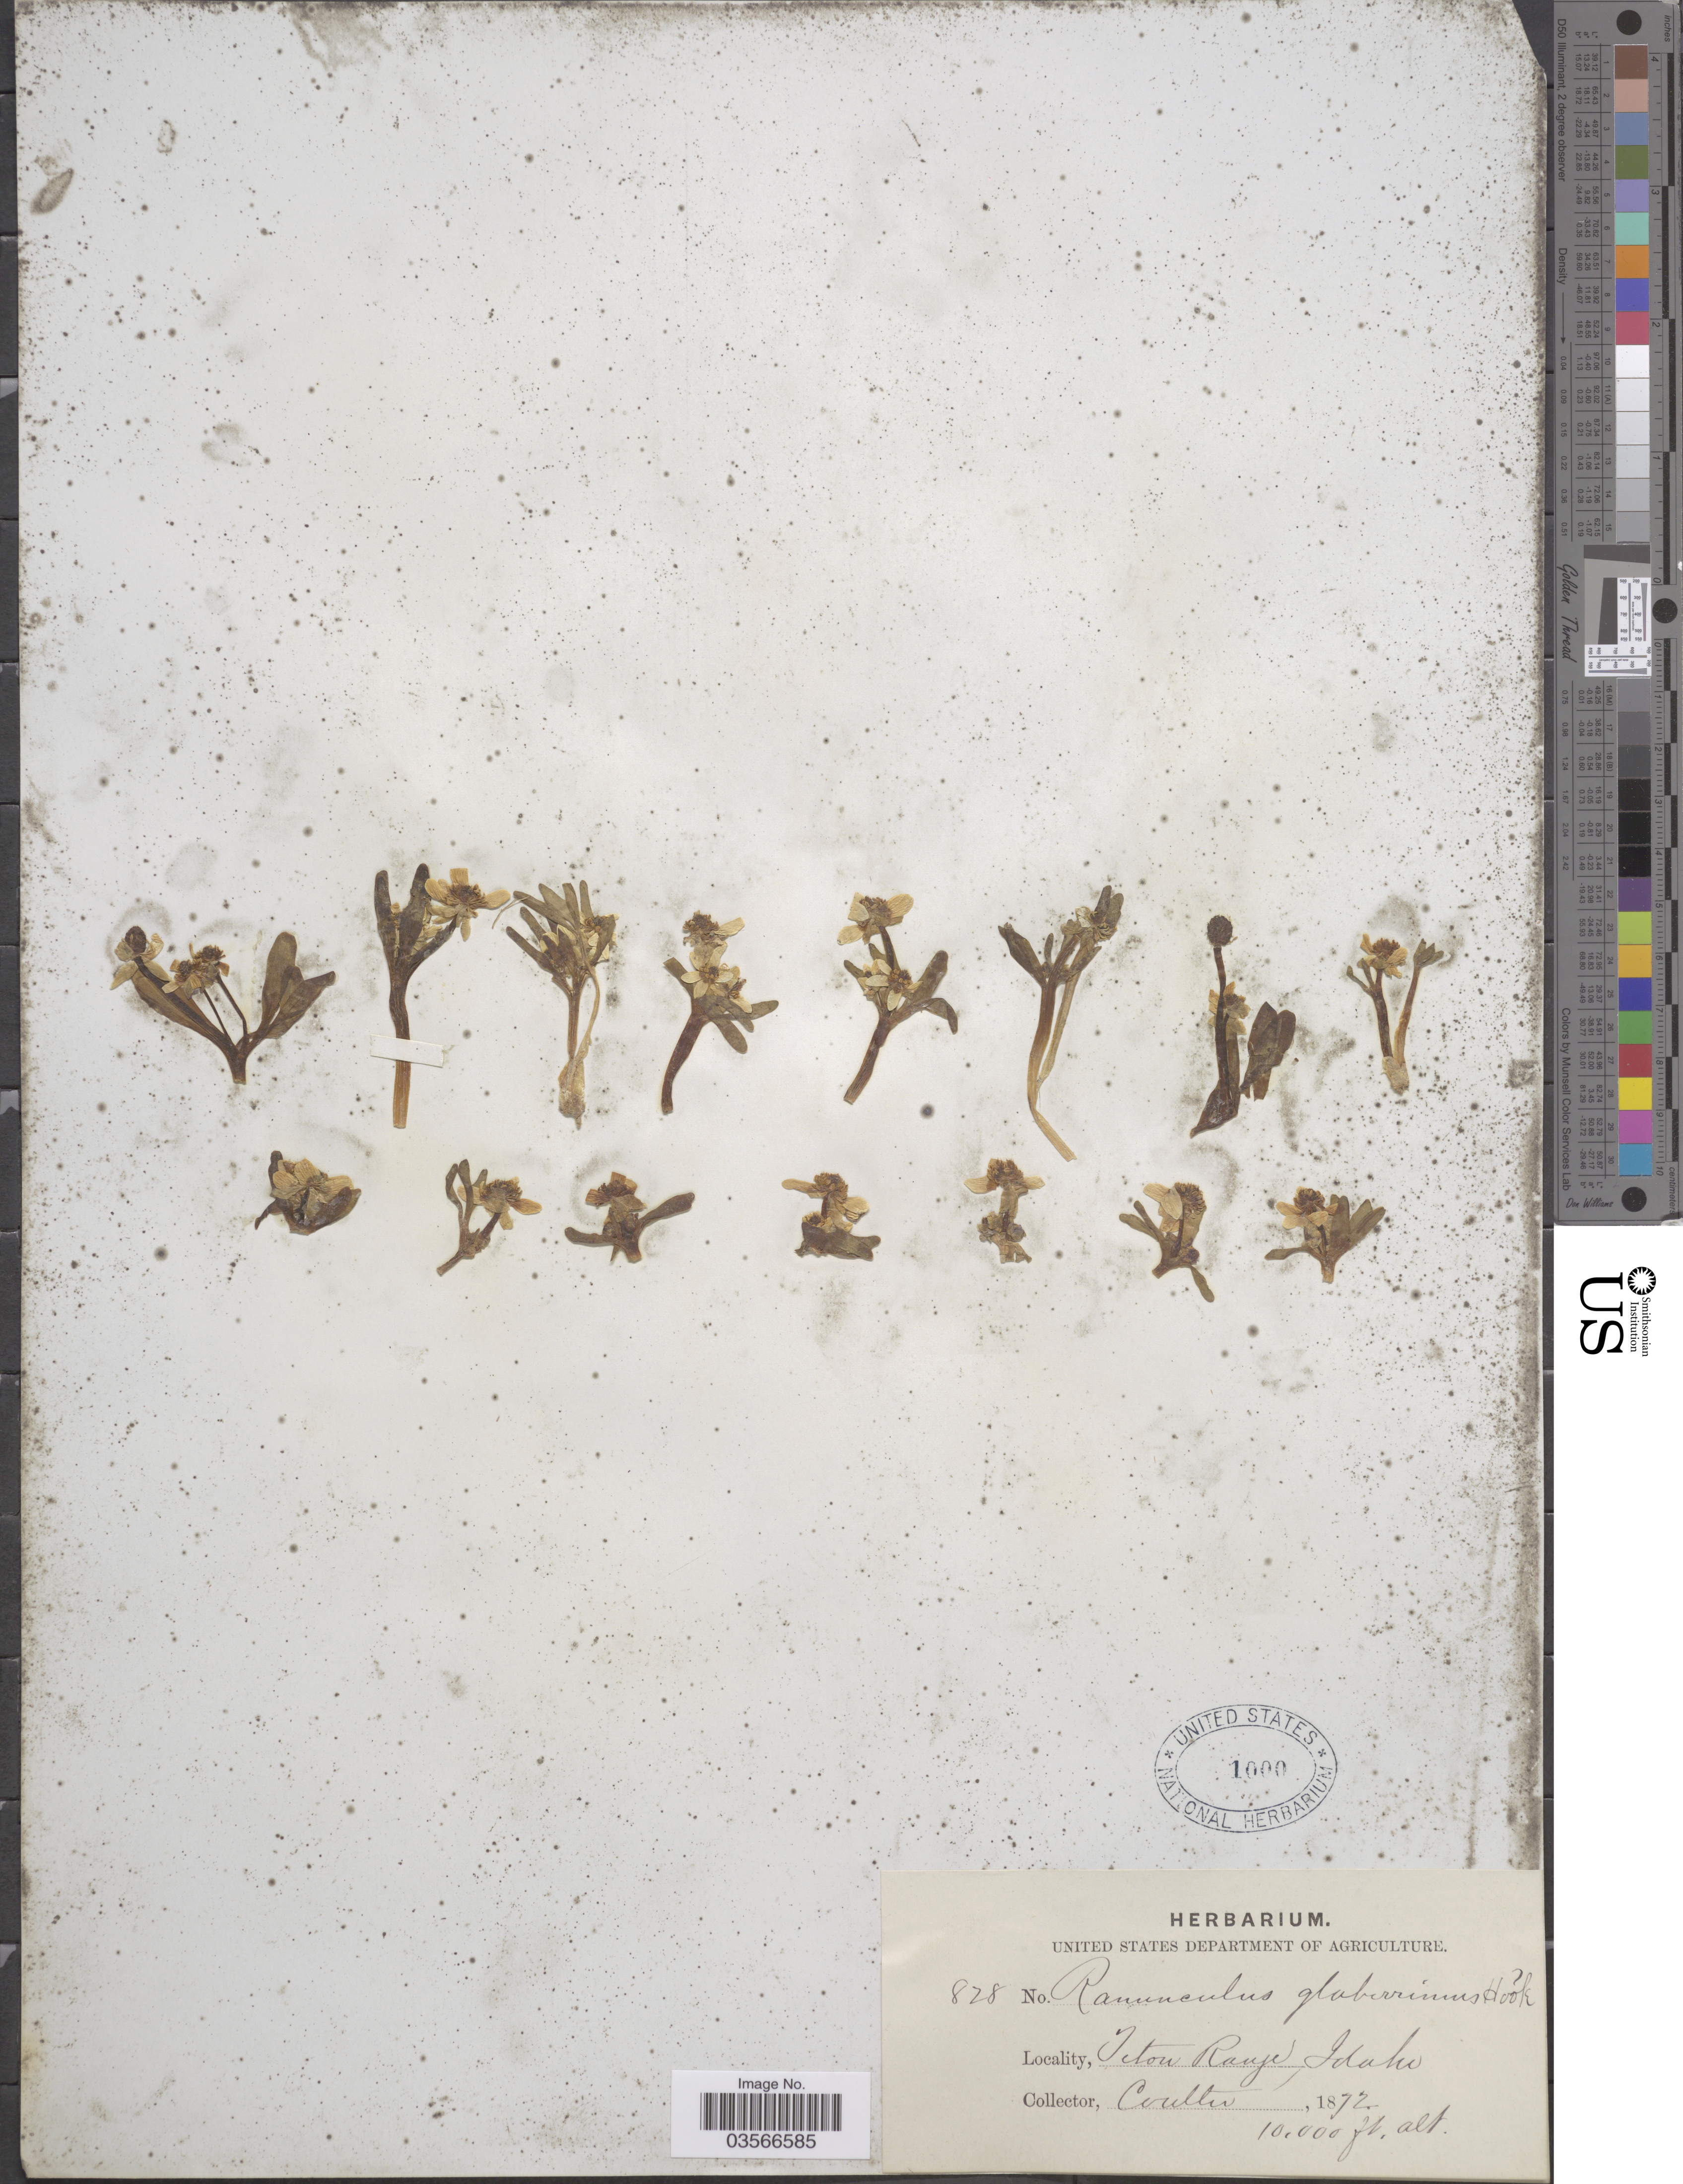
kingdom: Plantae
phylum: Tracheophyta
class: Magnoliopsida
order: Ranunculales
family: Ranunculaceae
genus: Ranunculus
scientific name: Ranunculus glaberrimus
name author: Hook.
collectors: -- Coulter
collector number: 828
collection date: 1872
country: United States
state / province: Idaho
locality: Teton Range.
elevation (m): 3048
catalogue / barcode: US 1000